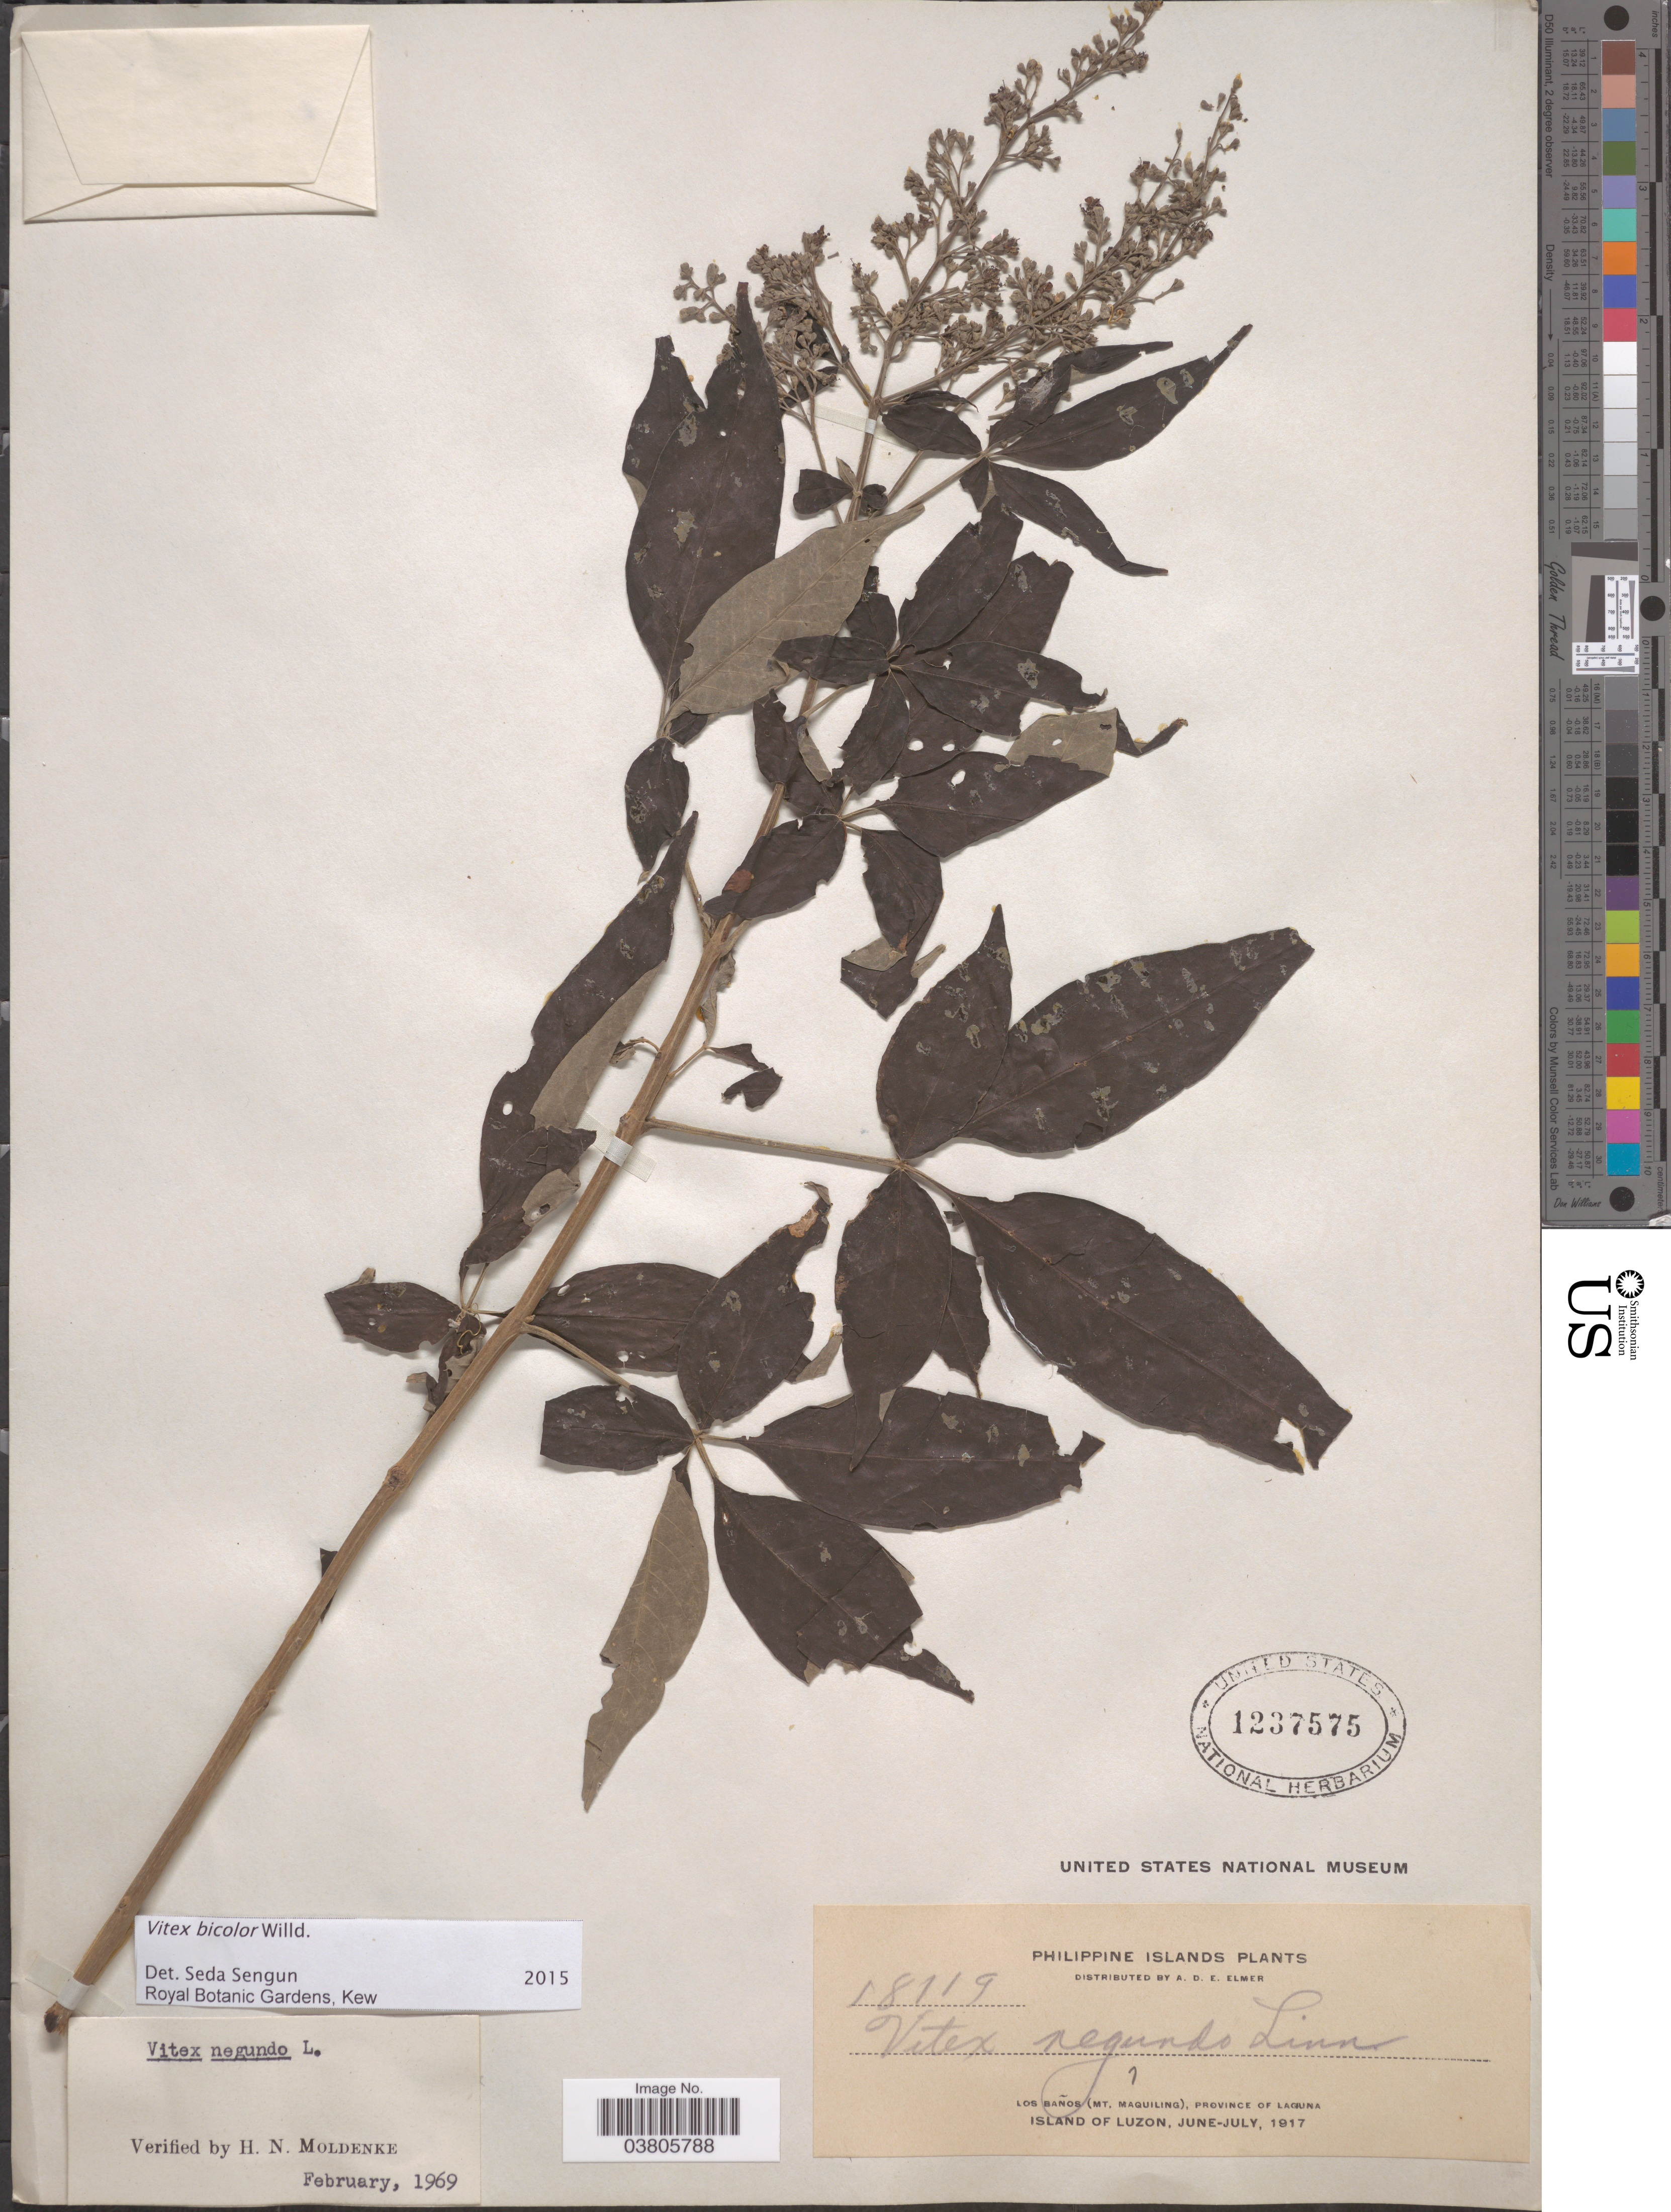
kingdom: Plantae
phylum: Tracheophyta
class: Magnoliopsida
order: Lamiales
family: Lamiaceae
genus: Vitex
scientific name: Vitex bicolor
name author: Willd.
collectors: A. D. E. Elmer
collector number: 18119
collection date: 1917-06/1917-07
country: Philippines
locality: Philippine Islands. Los baños (Mt. Maquiling), Province of Laguna, Island of Luzon.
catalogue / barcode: US 1237575